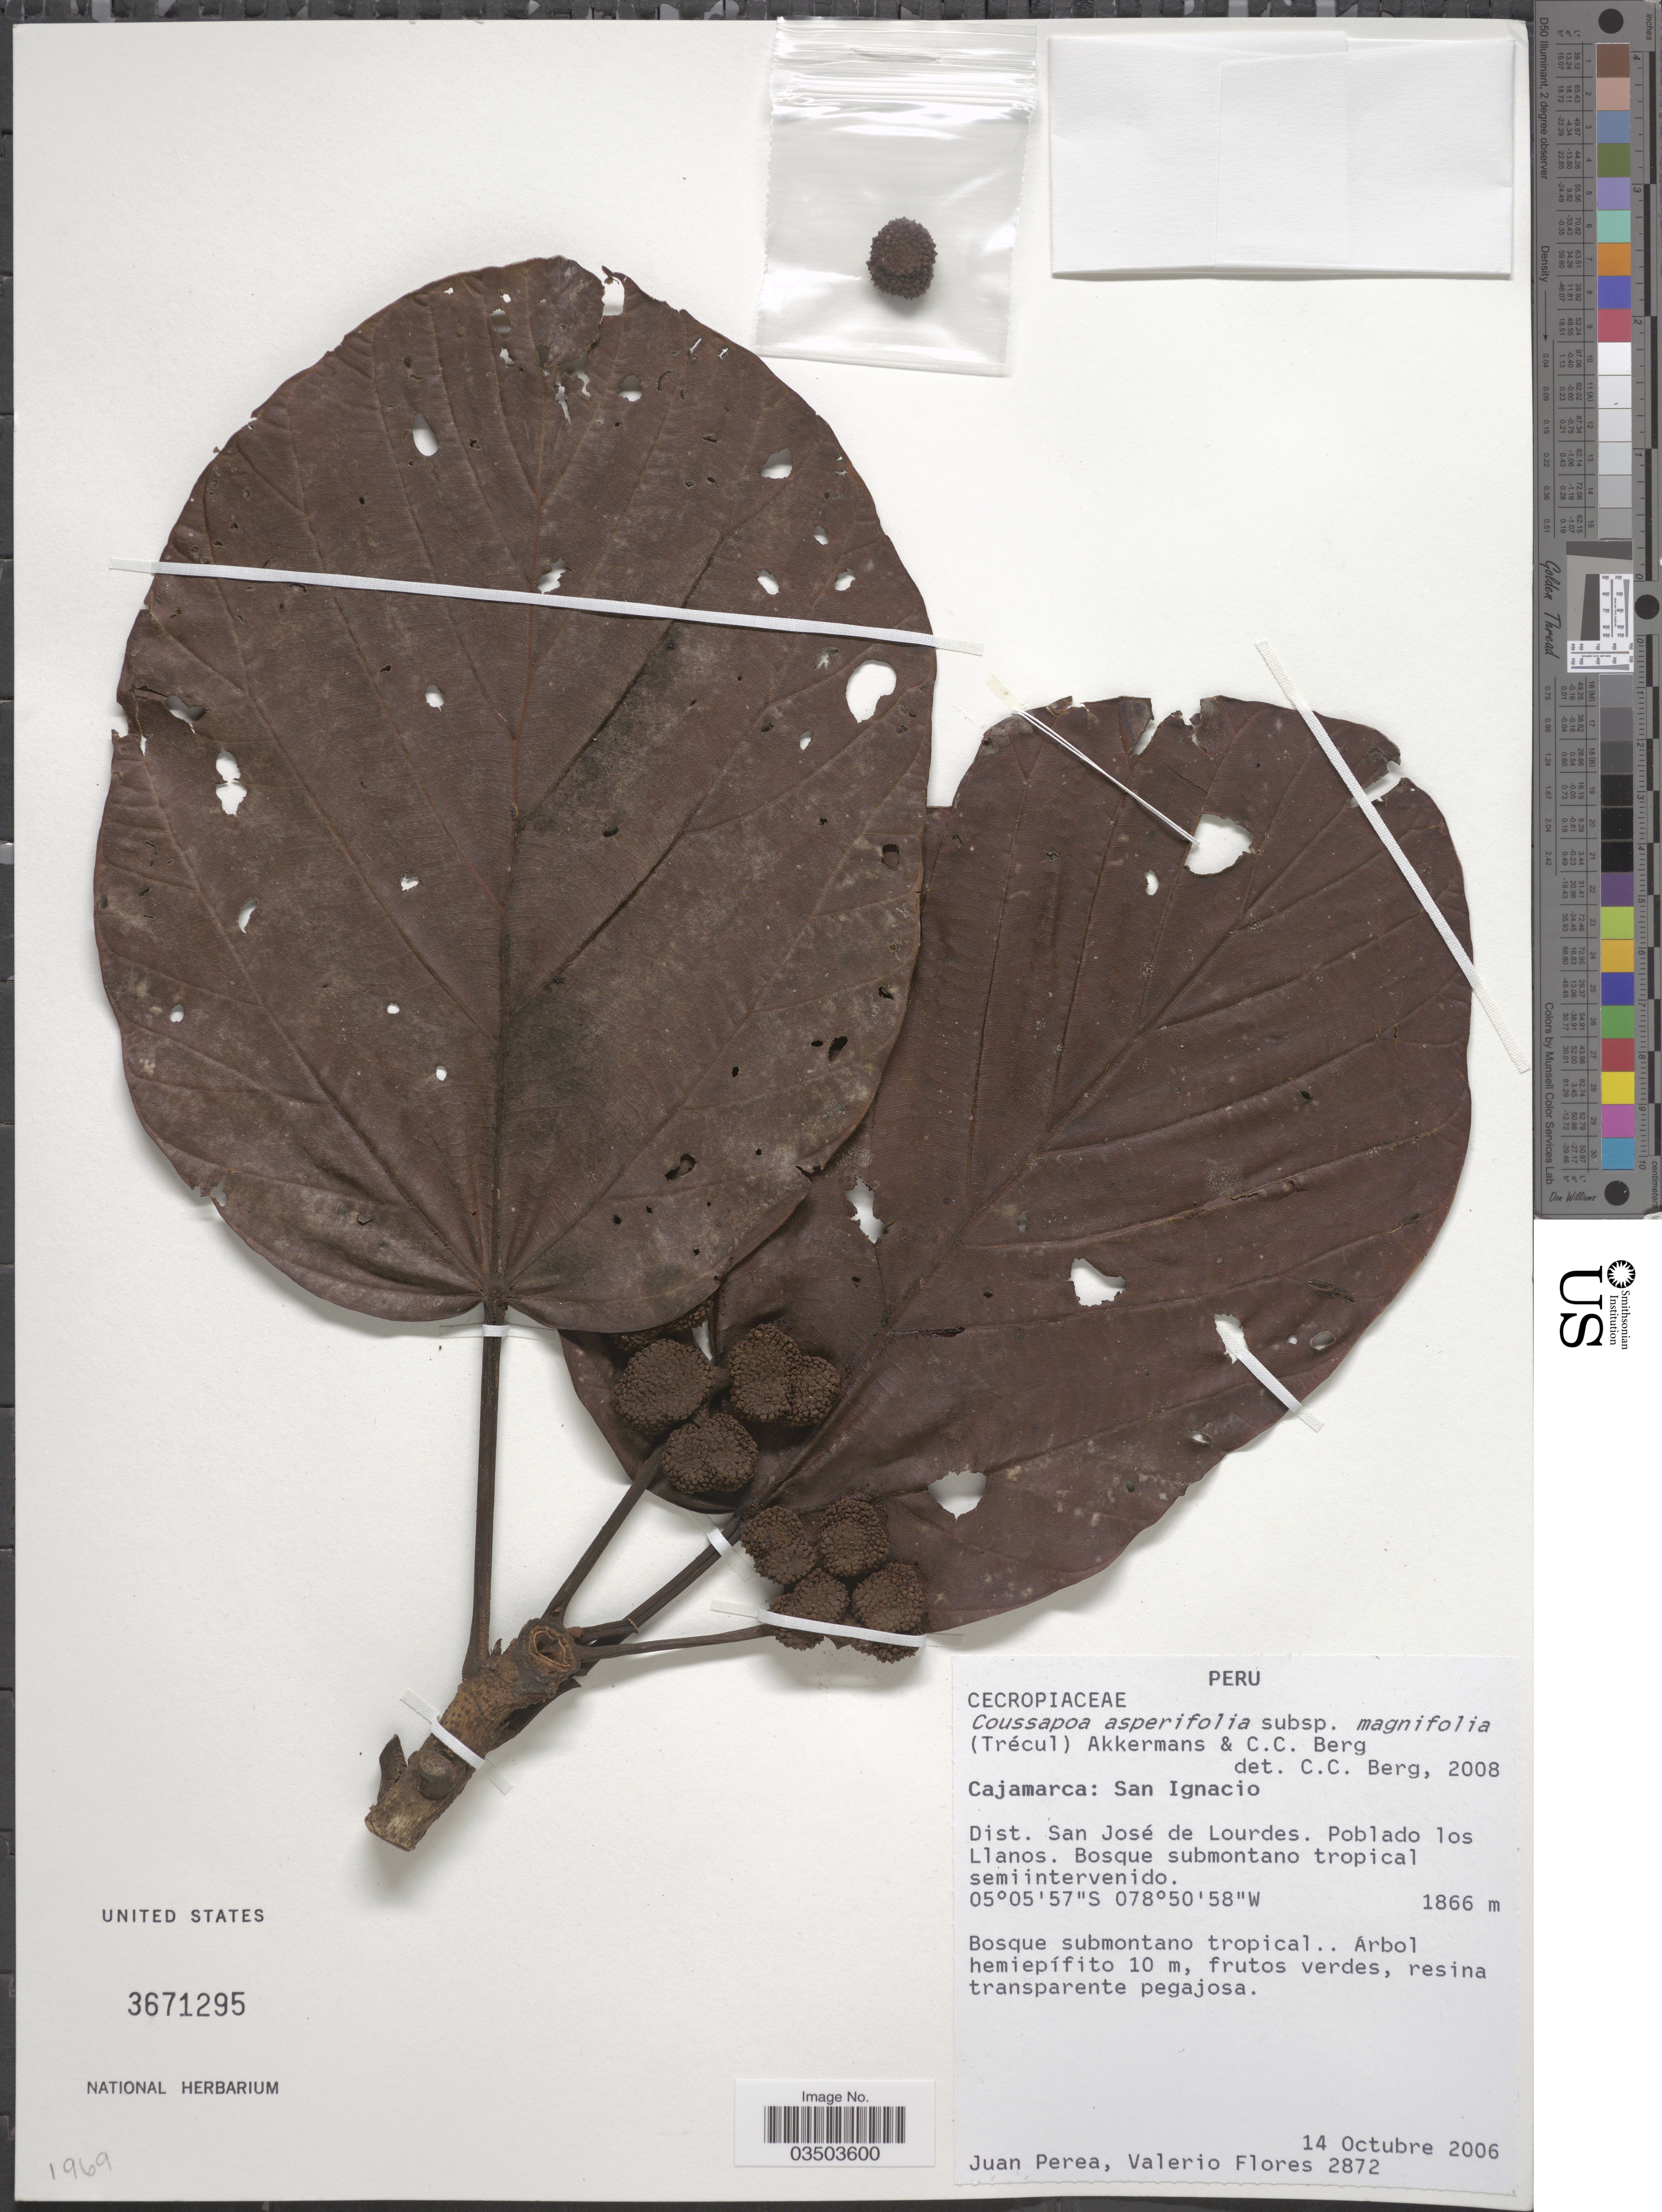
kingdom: Plantae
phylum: Tracheophyta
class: Magnoliopsida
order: Rosales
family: Urticaceae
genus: Coussapoa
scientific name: Coussapoa asperifolia subsp. magnifolia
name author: (Trécul) Akkermans & C.C. Berg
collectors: J. Perea & V. Flores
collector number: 2872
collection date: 2006-10-14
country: Peru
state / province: Cajamarca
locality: San Ignacio. Dist. San José de Lourdes. Poblado los Llanos.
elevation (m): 1866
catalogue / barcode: US 3671295